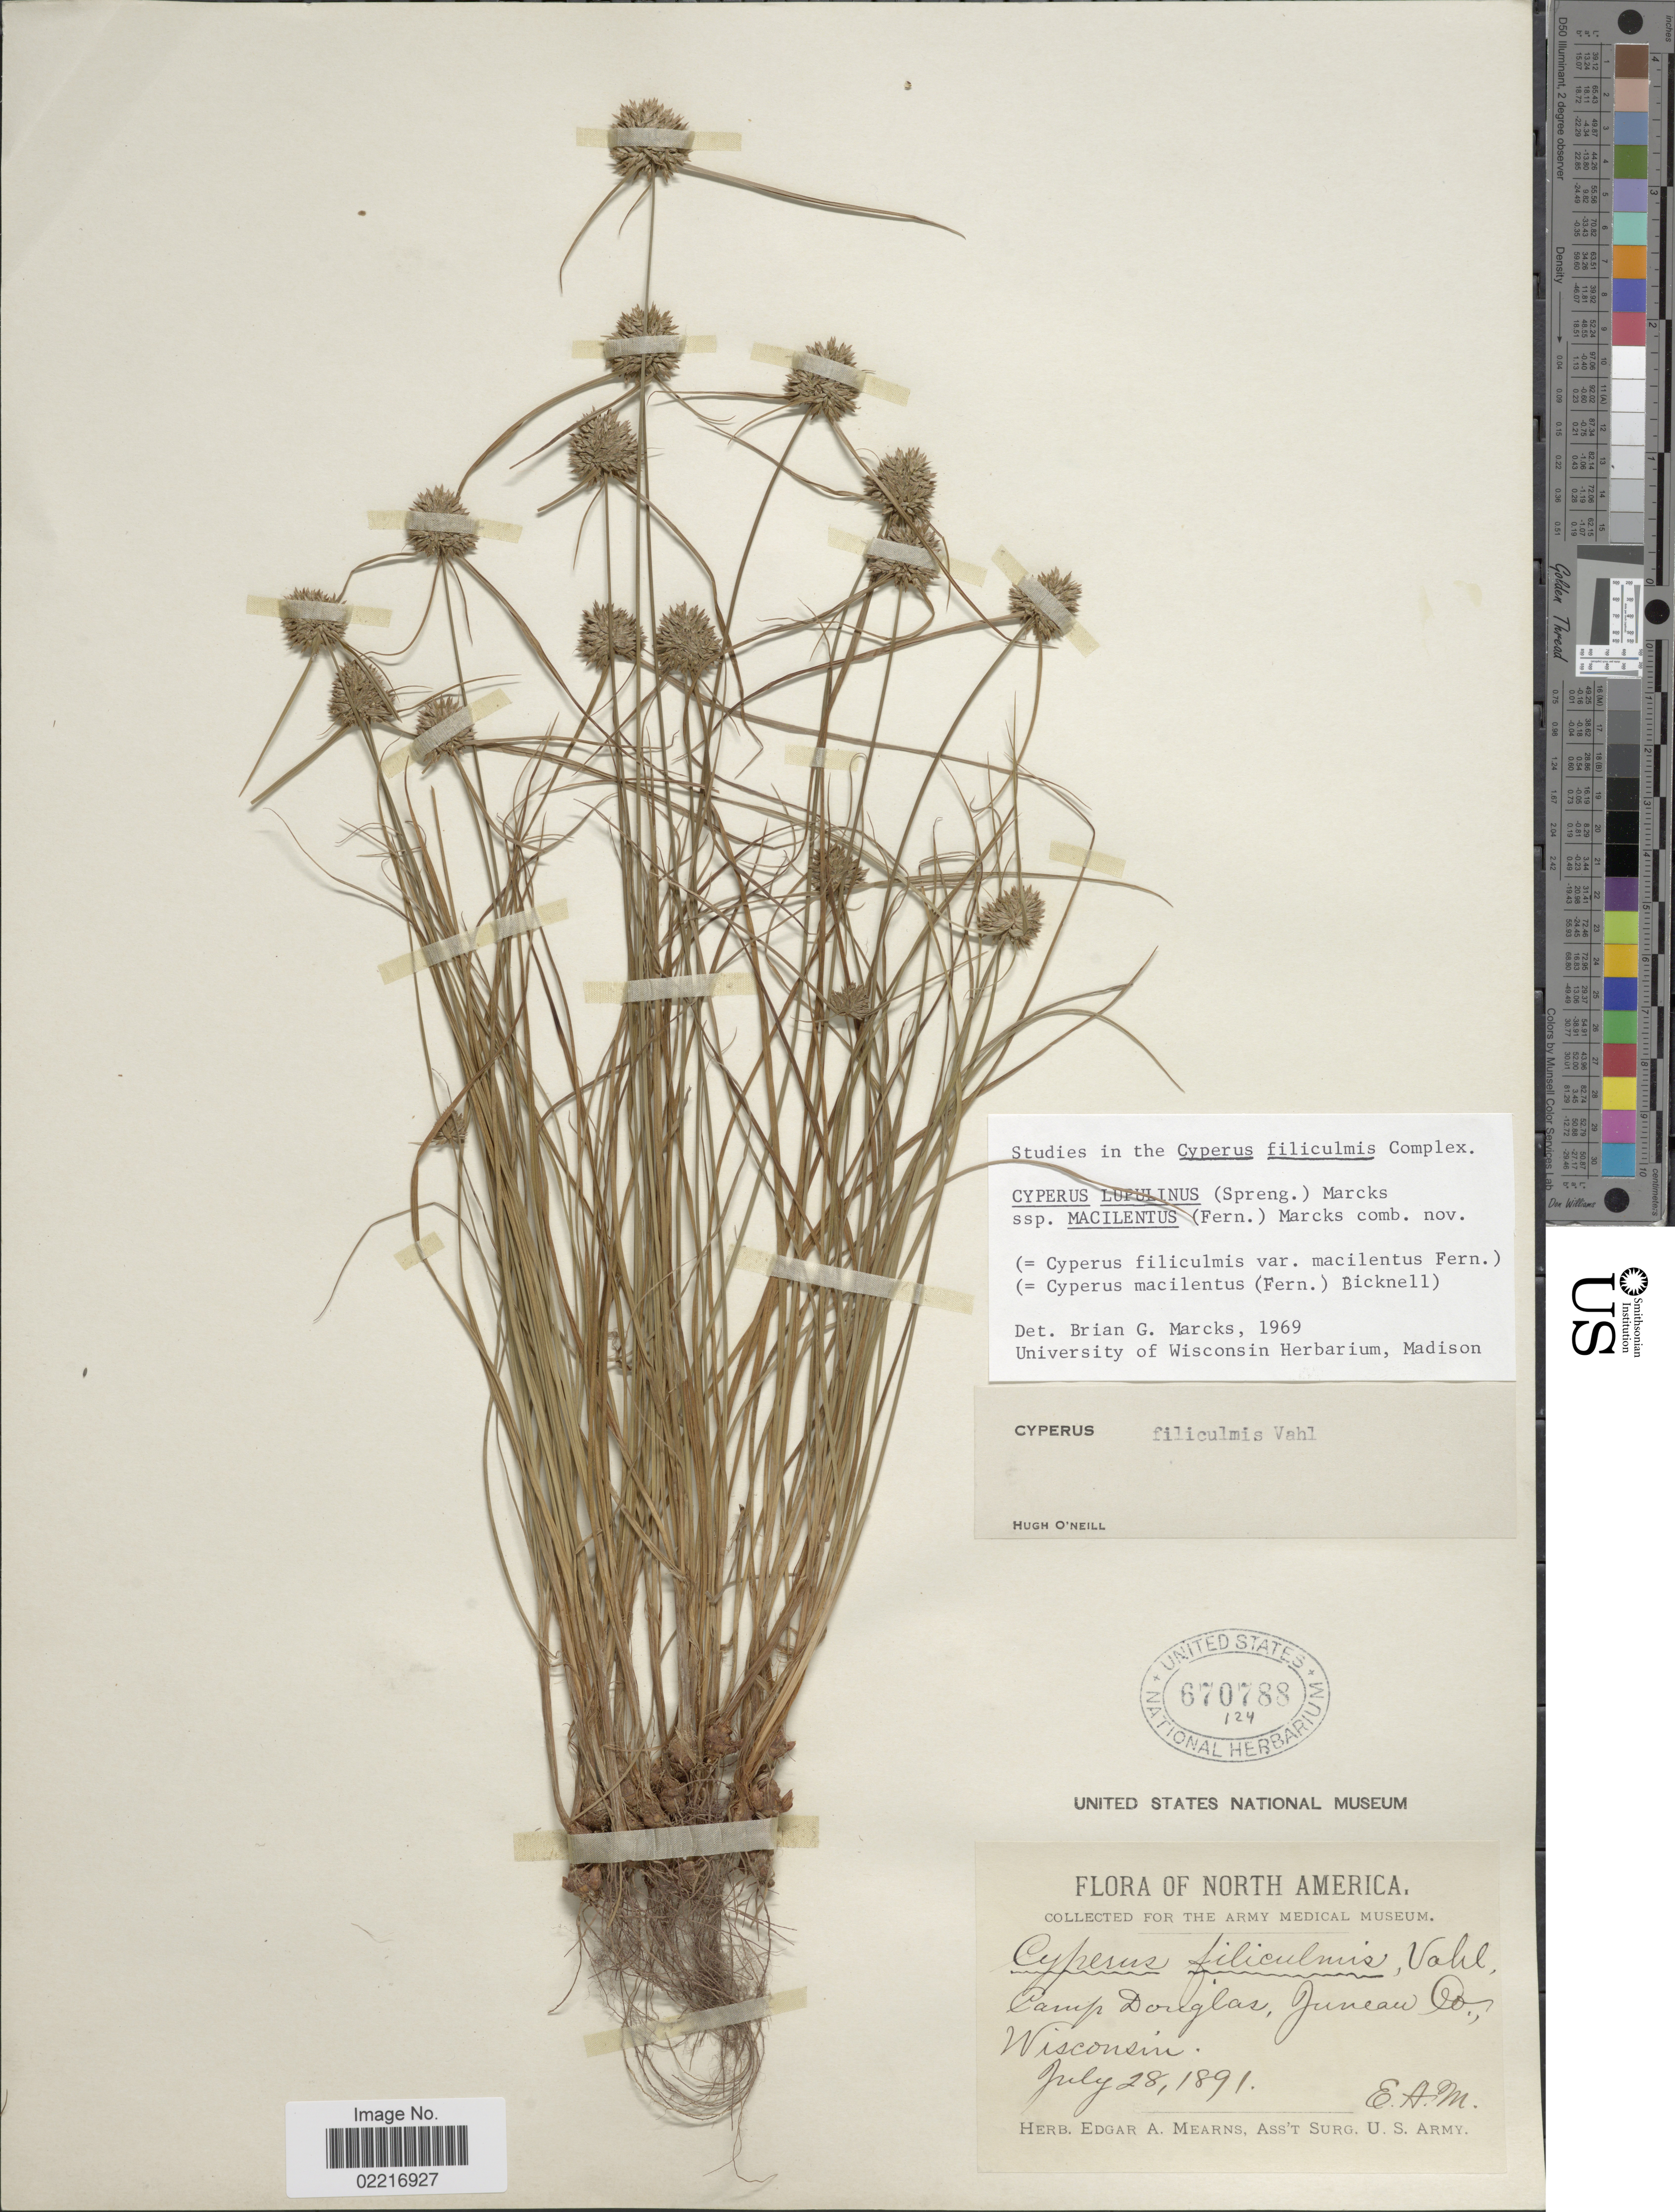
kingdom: Plantae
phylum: Tracheophyta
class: Liliopsida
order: Poales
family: Cyperaceae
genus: Cyperus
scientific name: Cyperus lupulinus subsp. macilentus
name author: (Fernald) Marcks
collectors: E. A. Mearns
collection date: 1891-07-28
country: United States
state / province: Wisconsin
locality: Camp Douglas, Junean Co.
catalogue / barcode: US 670788